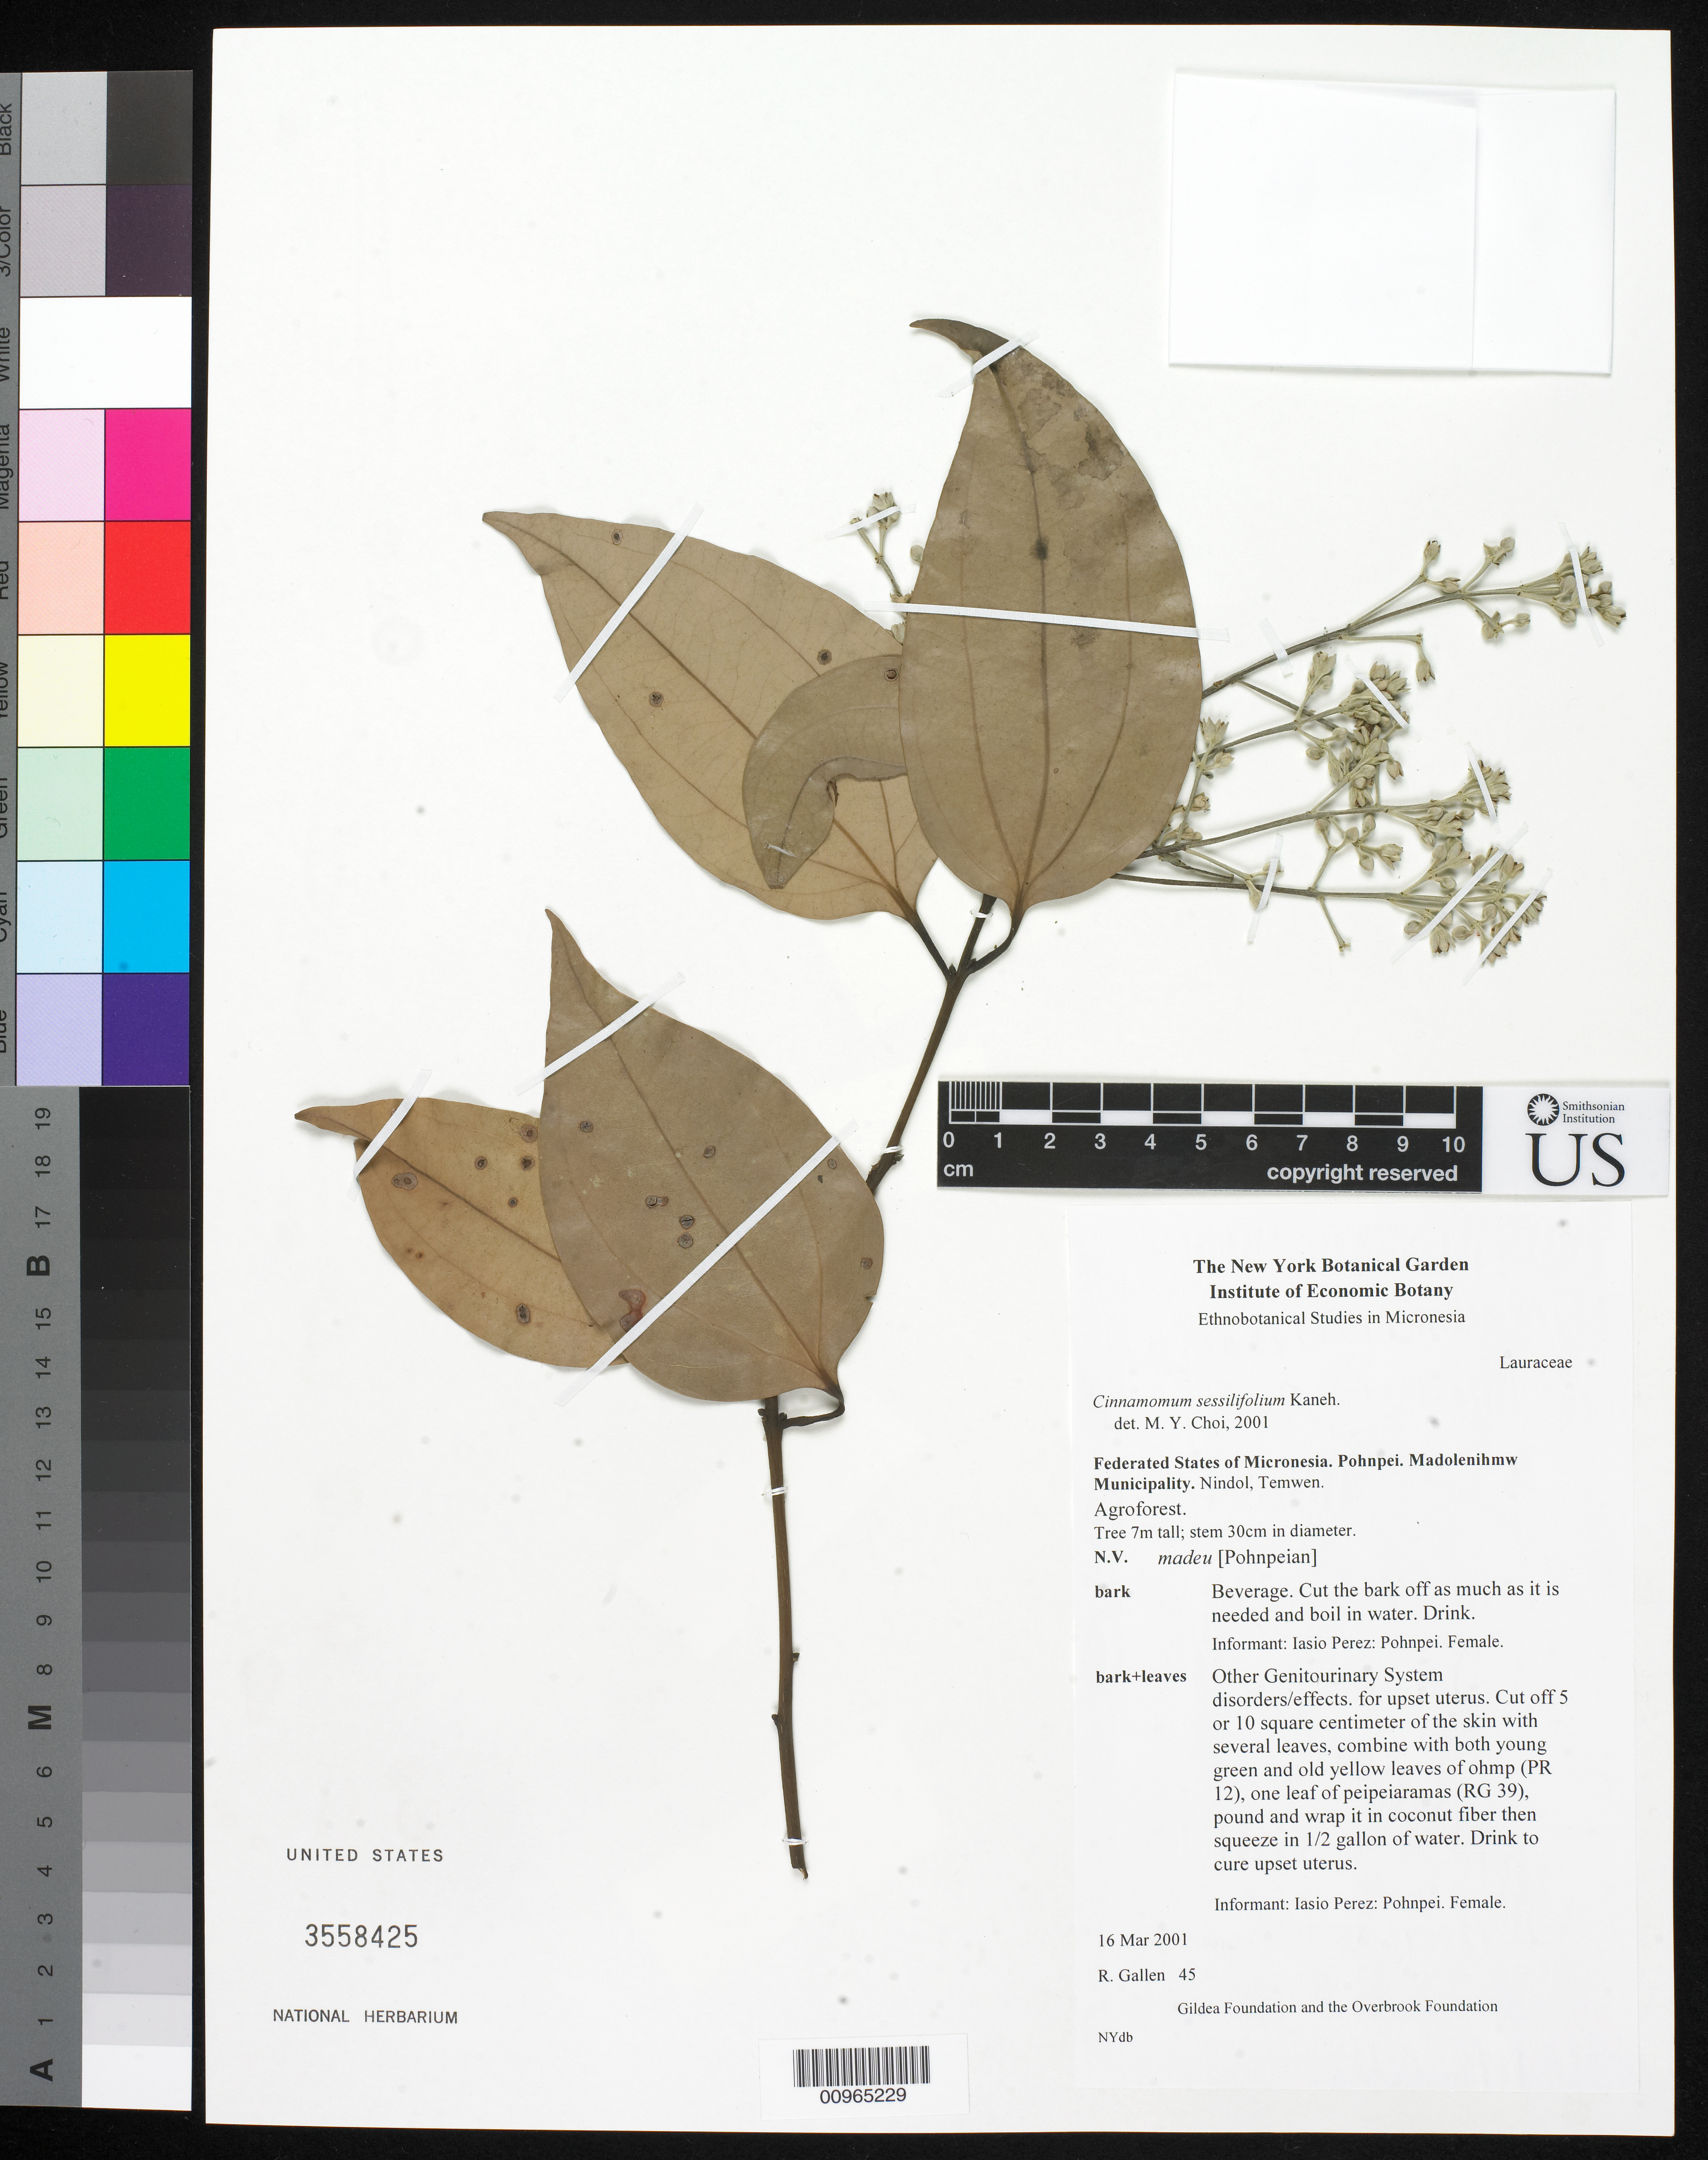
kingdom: Plantae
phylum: Tracheophyta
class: Magnoliopsida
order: Laurales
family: Lauraceae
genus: Cinnamomum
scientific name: Cinnamomum sessilifolium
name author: Kaneh.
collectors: R. Gallen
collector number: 45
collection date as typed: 16 Mar 2001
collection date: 2001-03-16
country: Micronesia, Federated States of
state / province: Pohnpei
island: Pohnpei [Ponape]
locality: Temwen, Nindol, Madolenihmw Muncipality, Pohnpei, Micronesia. Agroforest.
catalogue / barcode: US 3558425